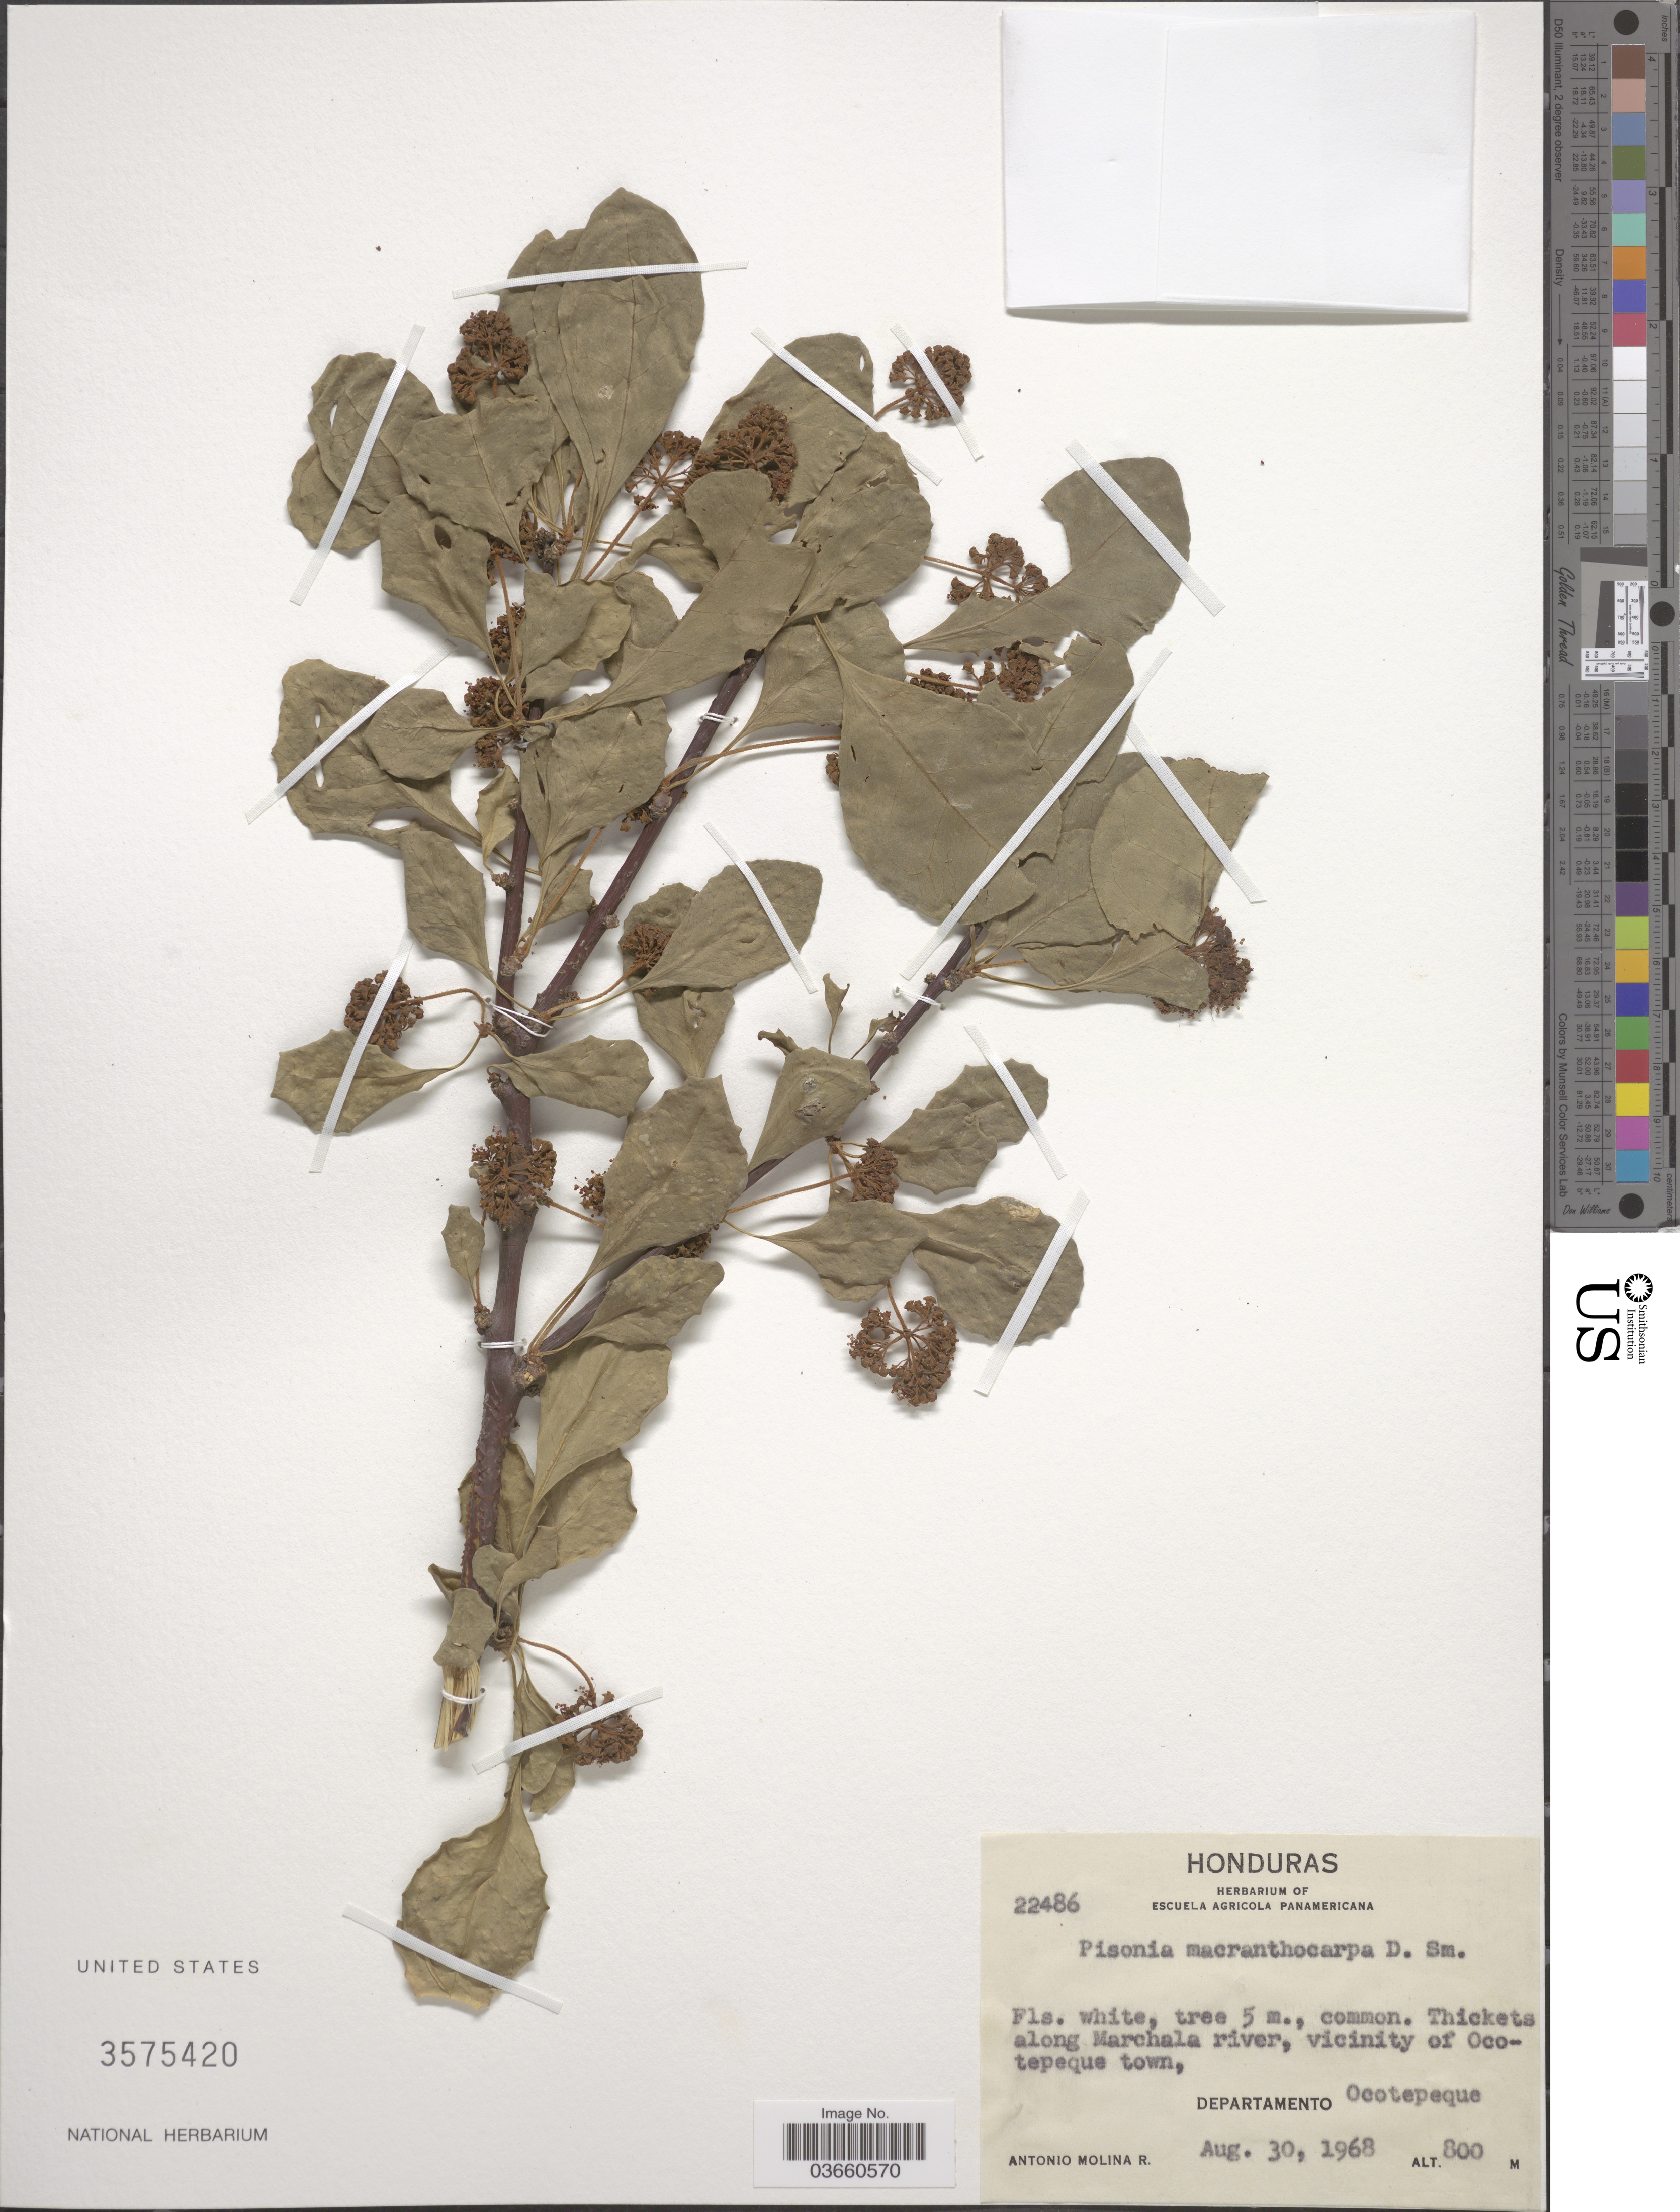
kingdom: Plantae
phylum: Tracheophyta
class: Magnoliopsida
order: Caryophyllales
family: Nyctaginaceae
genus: Pisonia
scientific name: Pisonia macranthocarpa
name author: (Donn. Sm.) Donn. Sm.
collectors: A. Molina R.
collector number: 22486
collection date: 1968-08-30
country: Honduras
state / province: Ocotepeque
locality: Along Marchala river, vicinity of Ocotepeque town, Departamento Ocotepeque.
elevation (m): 800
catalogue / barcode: US 3575420